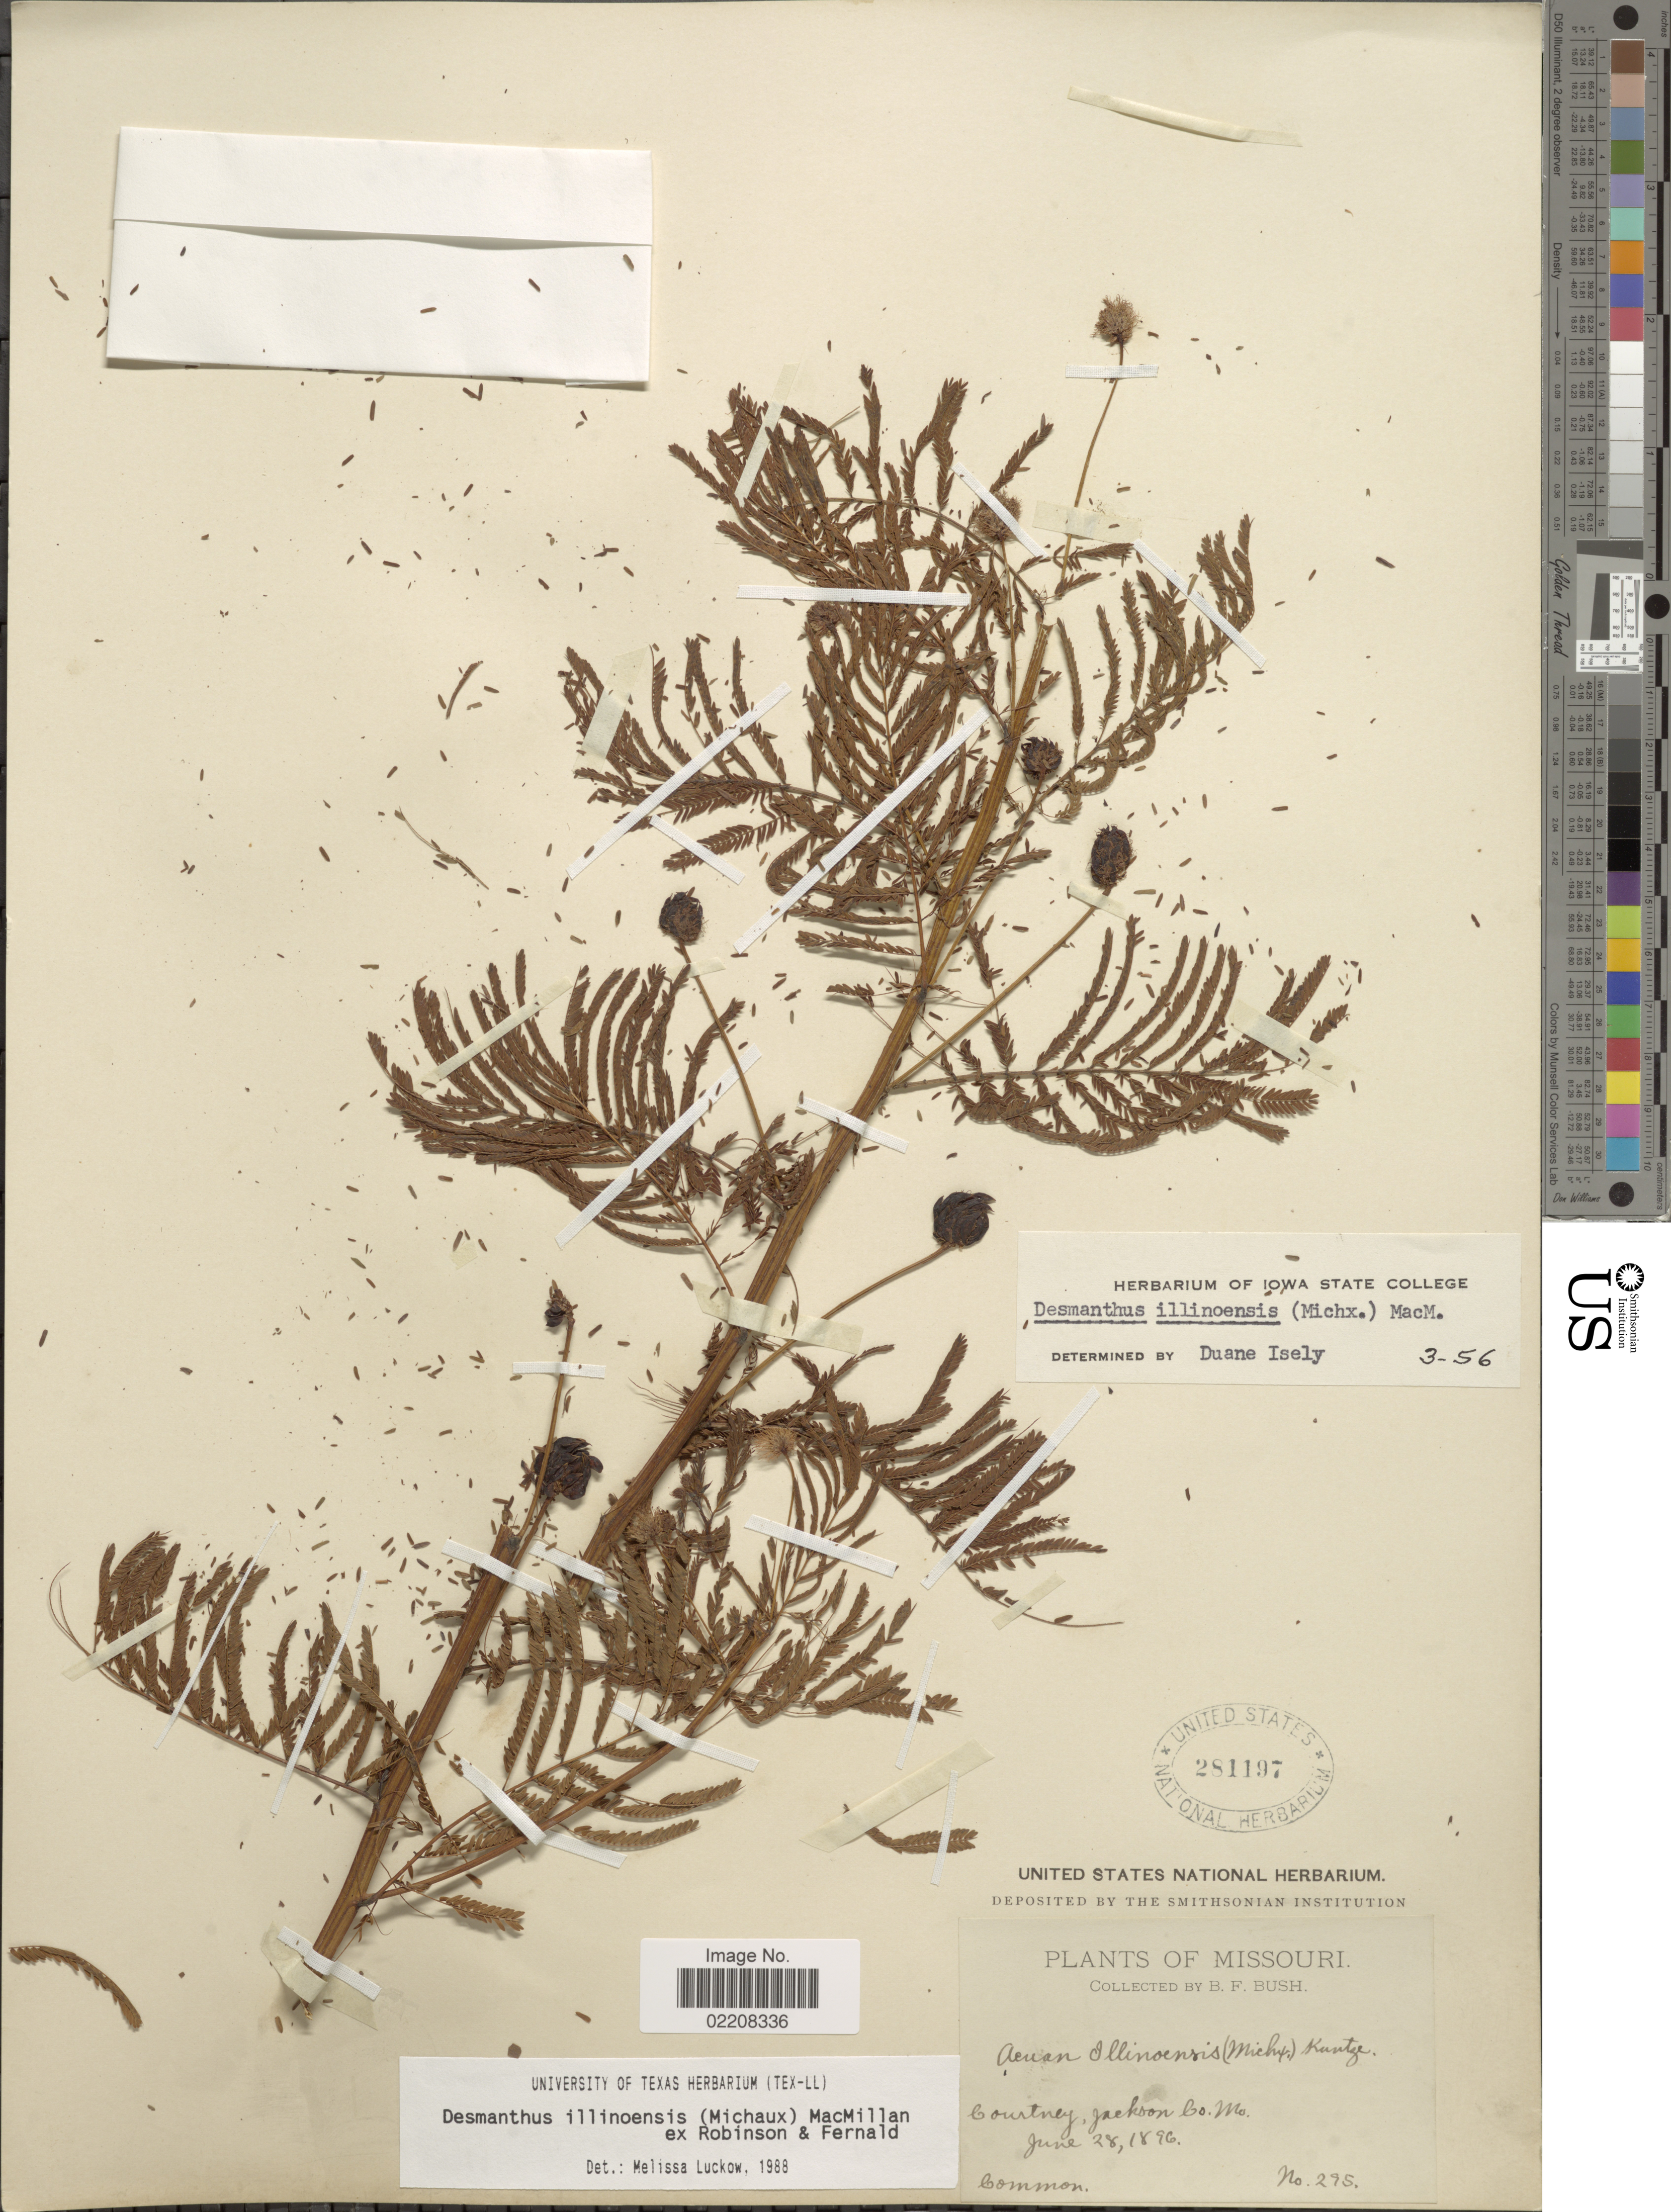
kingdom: Plantae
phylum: Tracheophyta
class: Magnoliopsida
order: Fabales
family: Fabaceae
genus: Desmanthus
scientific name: Desmanthus illinoensis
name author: (Michx.) MacMill.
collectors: B. F. Bush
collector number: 295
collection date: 1896-06-28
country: United States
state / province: Missouri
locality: Courtney, Jackson Co. Mo.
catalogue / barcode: US 281197